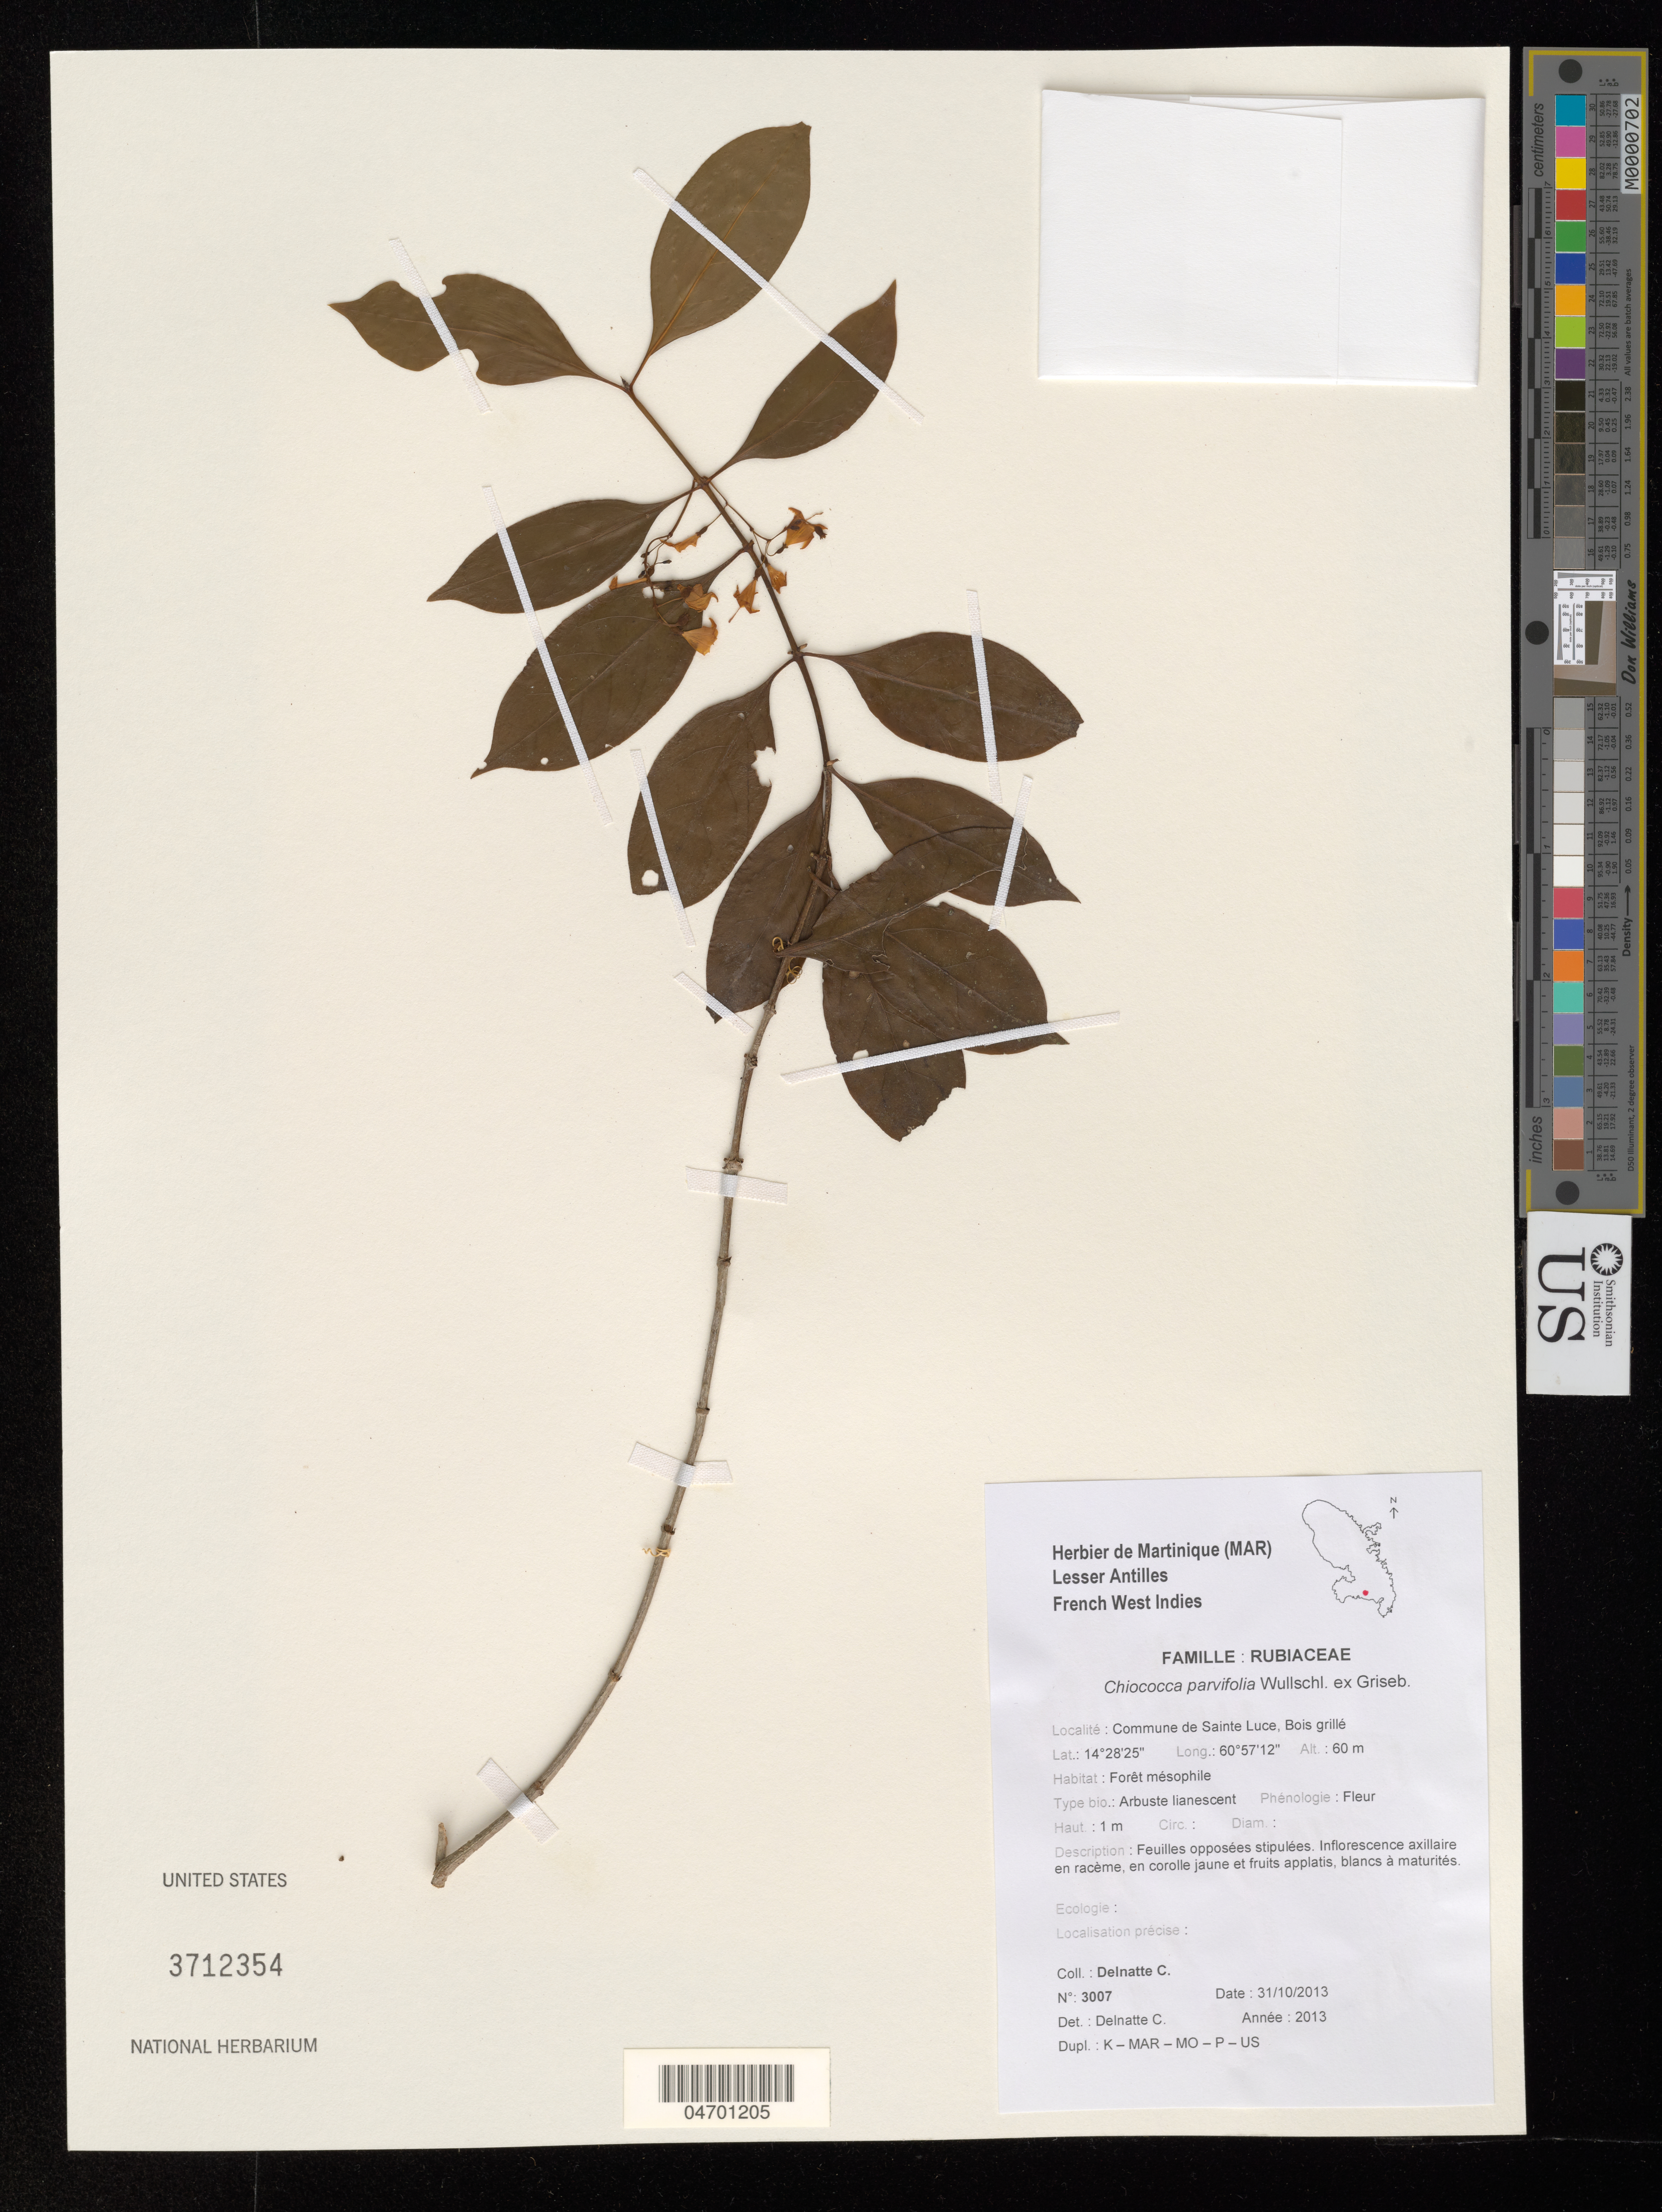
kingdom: Plantae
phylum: Tracheophyta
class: Magnoliopsida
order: Gentianales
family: Rubiaceae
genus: Chiococca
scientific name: Chiococca parvifolia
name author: Wullschl. ex Griseb.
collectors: C. Delnatte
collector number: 3007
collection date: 2013-10-31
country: Martinique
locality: Lesser Antilles. French West Indies. Commune de Sainte Luce, Bois grillé.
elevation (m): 60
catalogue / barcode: US 3712354